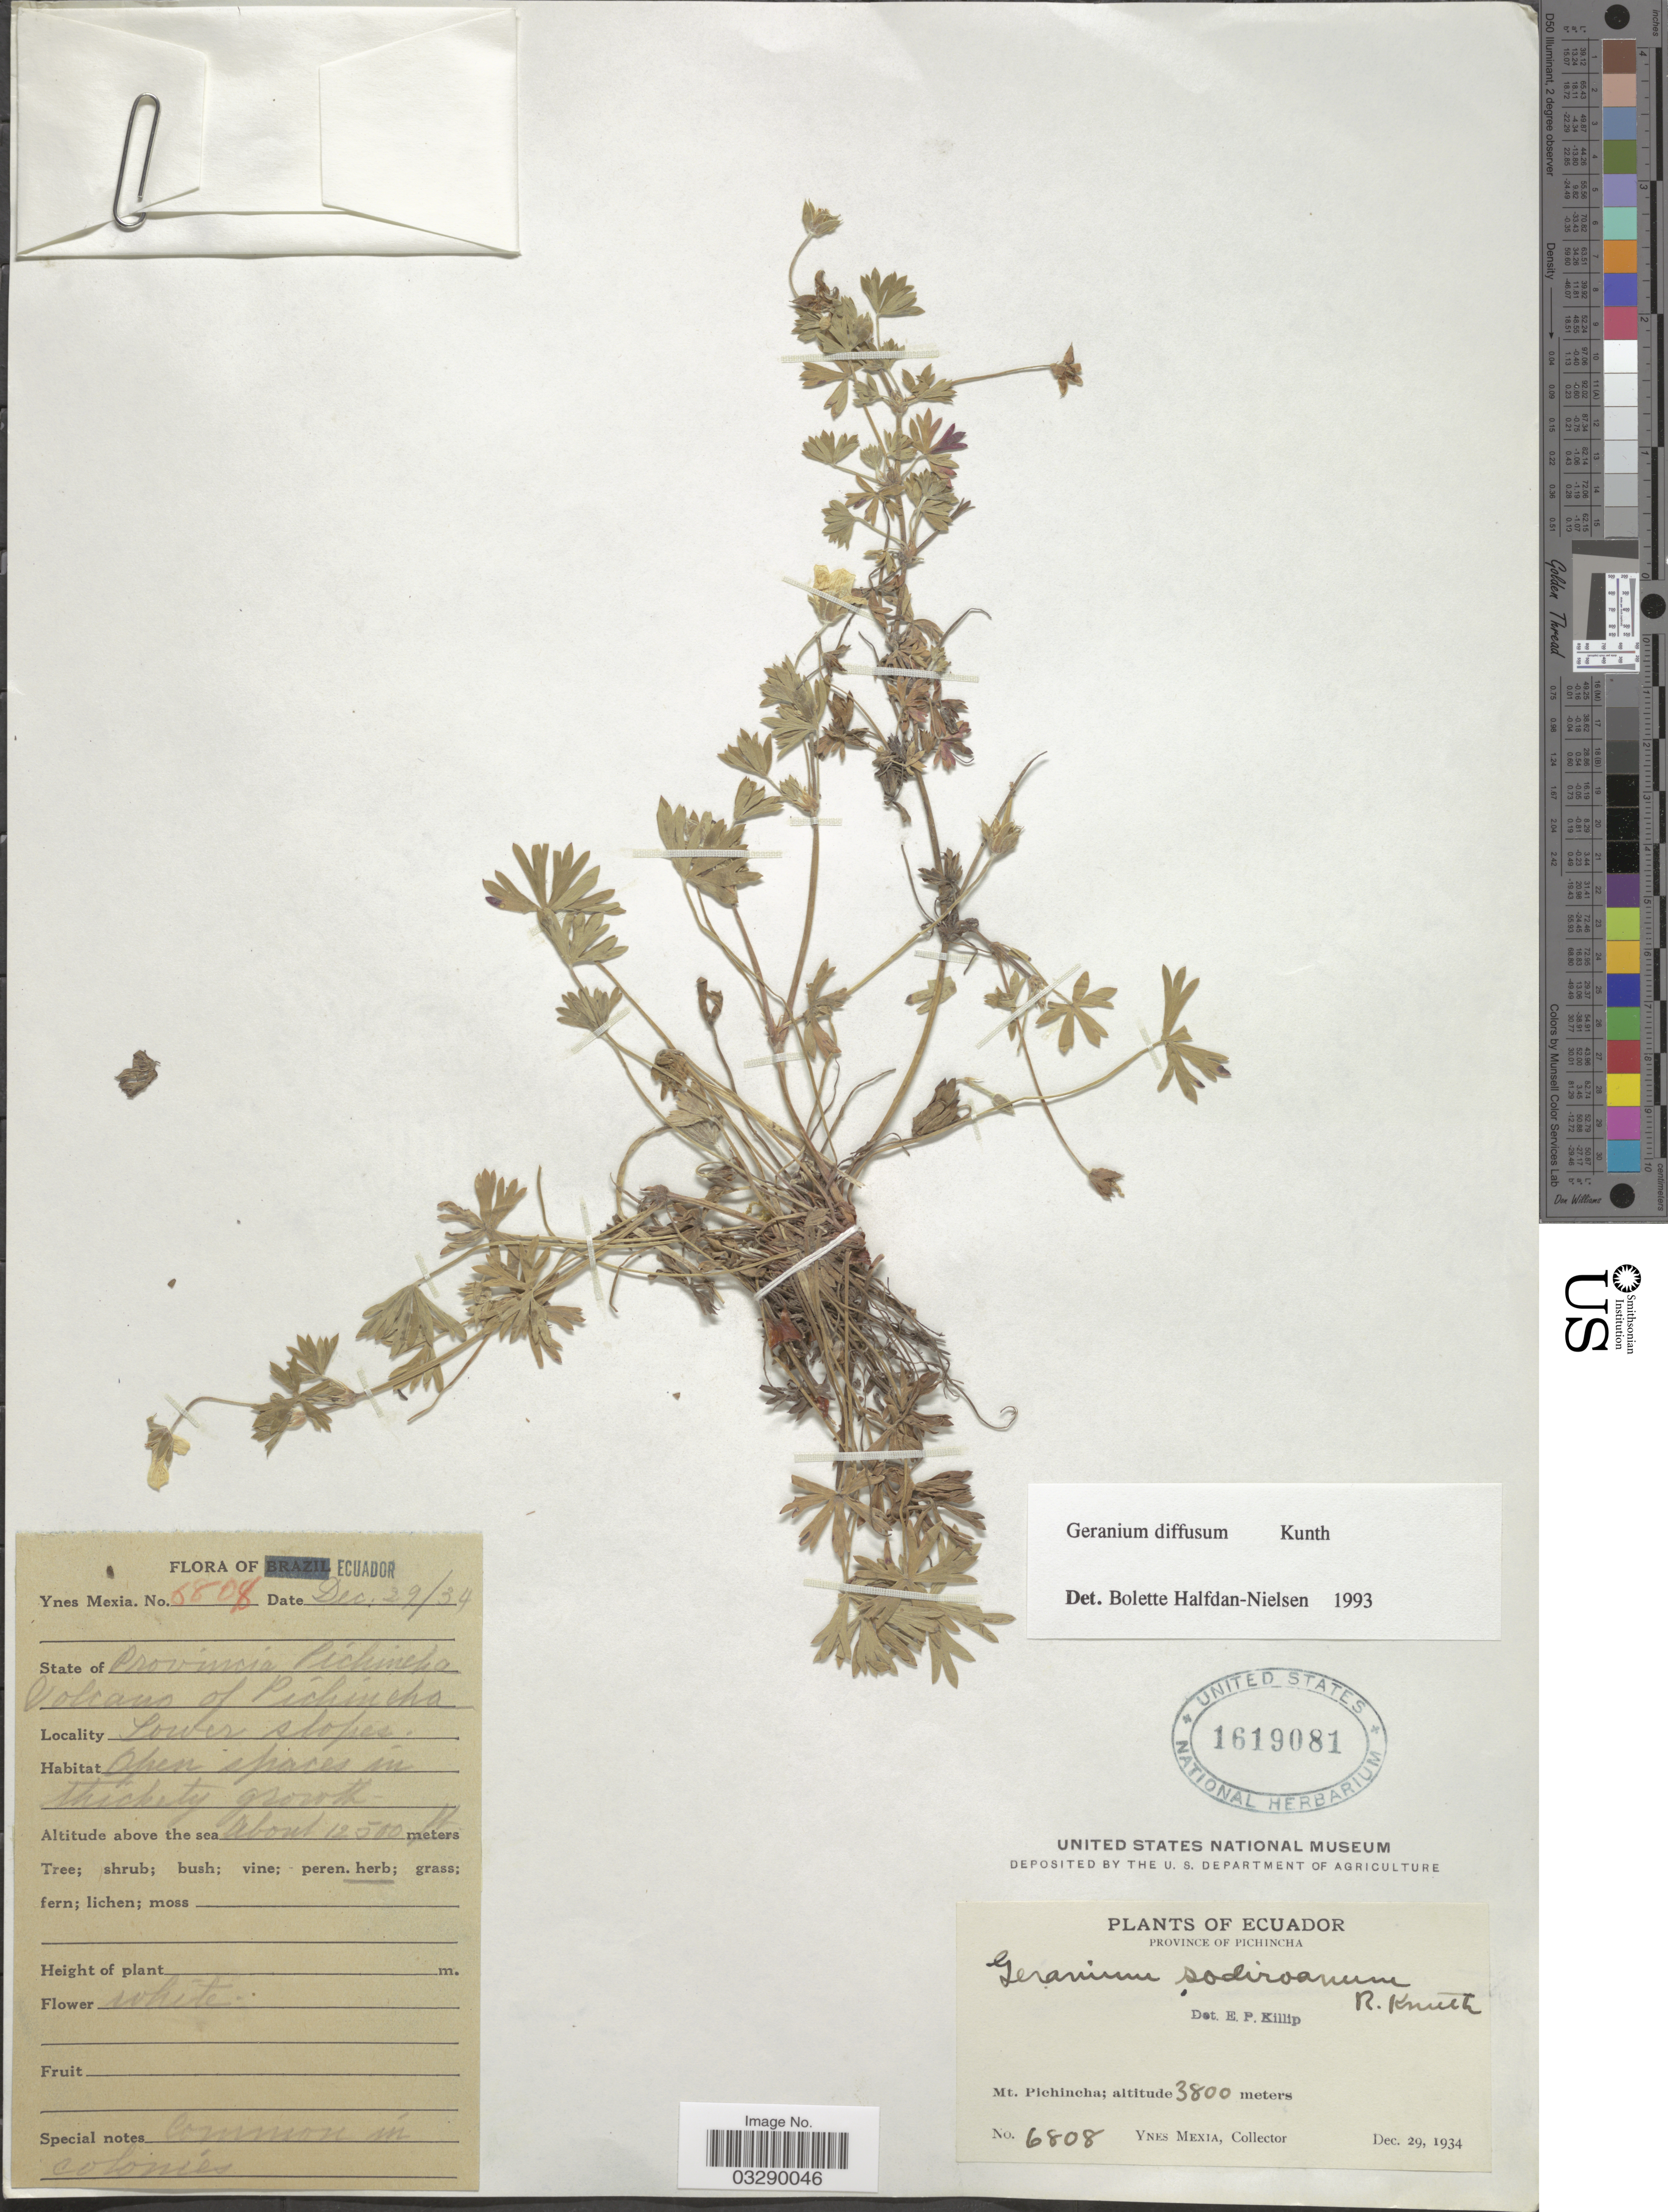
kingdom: Plantae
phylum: Tracheophyta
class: Magnoliopsida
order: Geraniales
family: Geraniaceae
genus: Geranium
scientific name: Geranium diffusum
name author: Kunth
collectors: Y. Mexia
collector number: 6808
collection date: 1934-12-29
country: Ecuador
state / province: Pichincha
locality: Mt. Pichincha. Volcano of Pichincha. Lower slopes.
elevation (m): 3800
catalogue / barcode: US 1619081